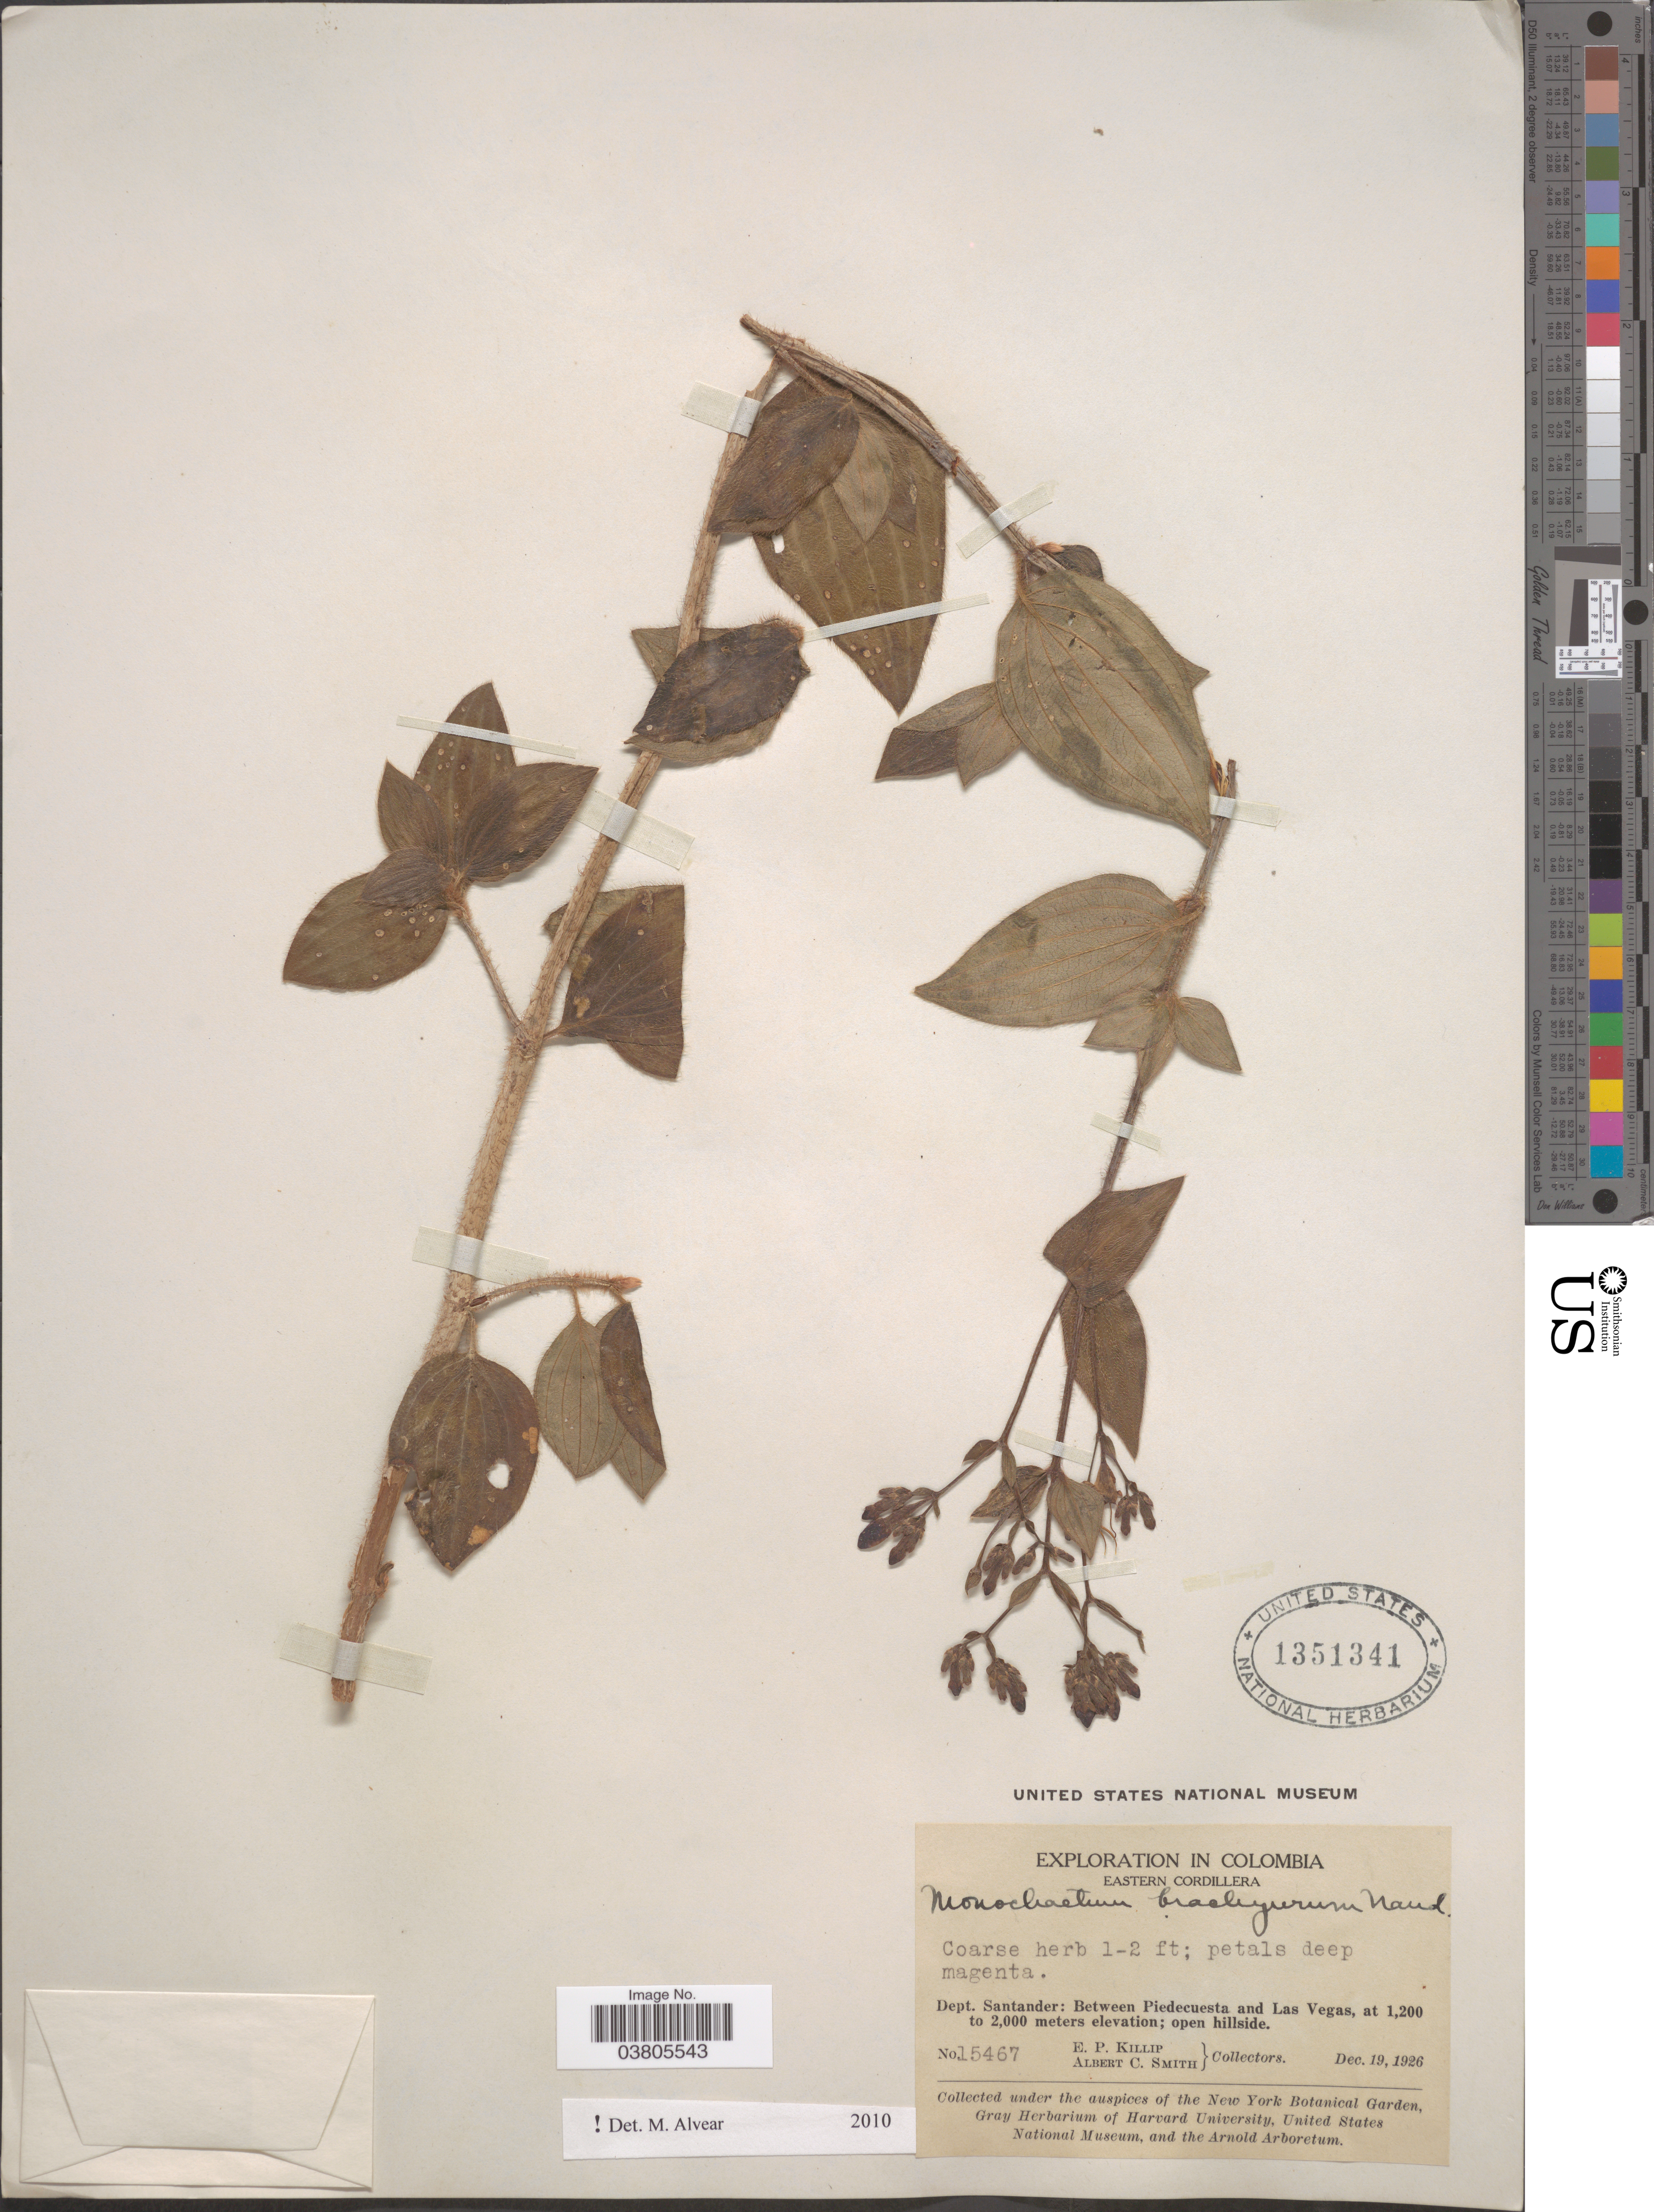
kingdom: Plantae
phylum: Tracheophyta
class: Magnoliopsida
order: Myrtales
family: Melastomataceae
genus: Monochaetum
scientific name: Monochaetum brachyurum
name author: Naudin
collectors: E. P. Killip & A. C. Smith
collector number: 15467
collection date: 1926-12-19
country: Colombia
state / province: Santander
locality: Eastern Cordillera. Dept. Santander: Between Piedecuesta and Las Vegas.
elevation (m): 1200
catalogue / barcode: US 1351341